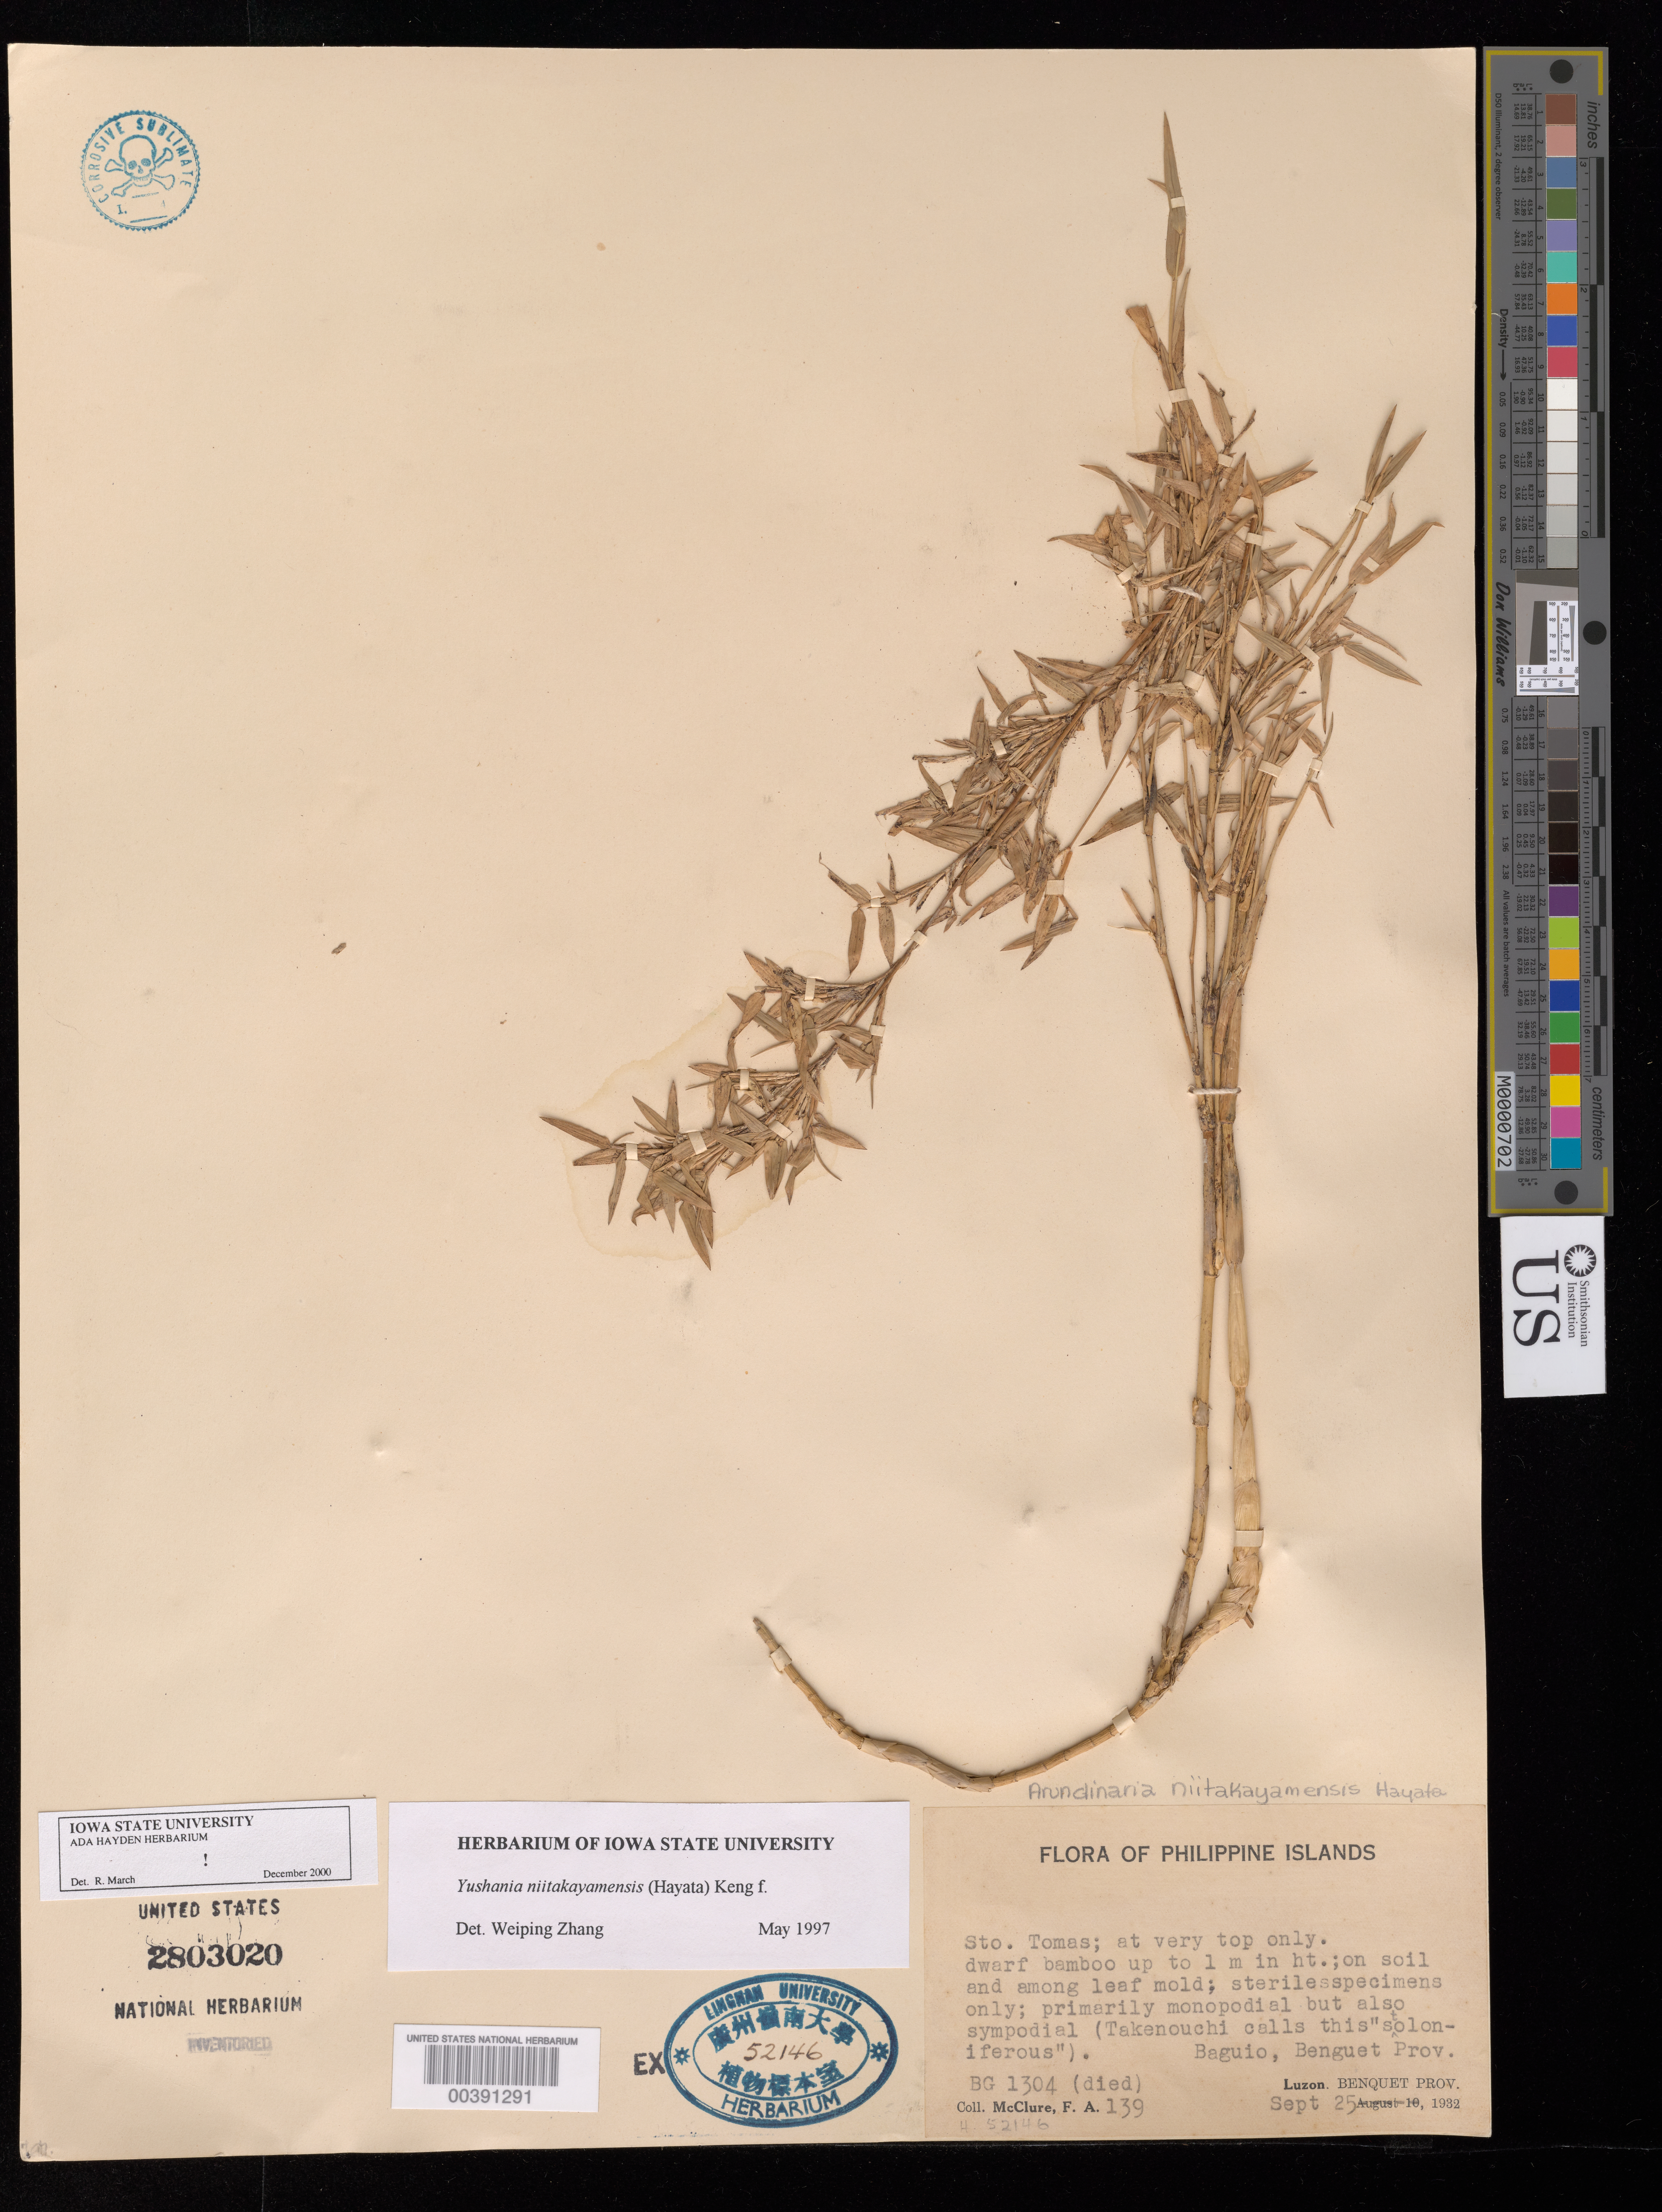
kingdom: Plantae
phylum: Tracheophyta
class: Liliopsida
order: Poales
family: Poaceae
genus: Yushania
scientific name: Yushania niitakayamensis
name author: (Hayata) Keng f.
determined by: Zhang, Wei-ping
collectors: F. A. McClure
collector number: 139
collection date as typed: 25 Sep 1932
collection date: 1932-09-25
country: Philippines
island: Luzon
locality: Benguet, baguio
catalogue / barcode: US 2803020